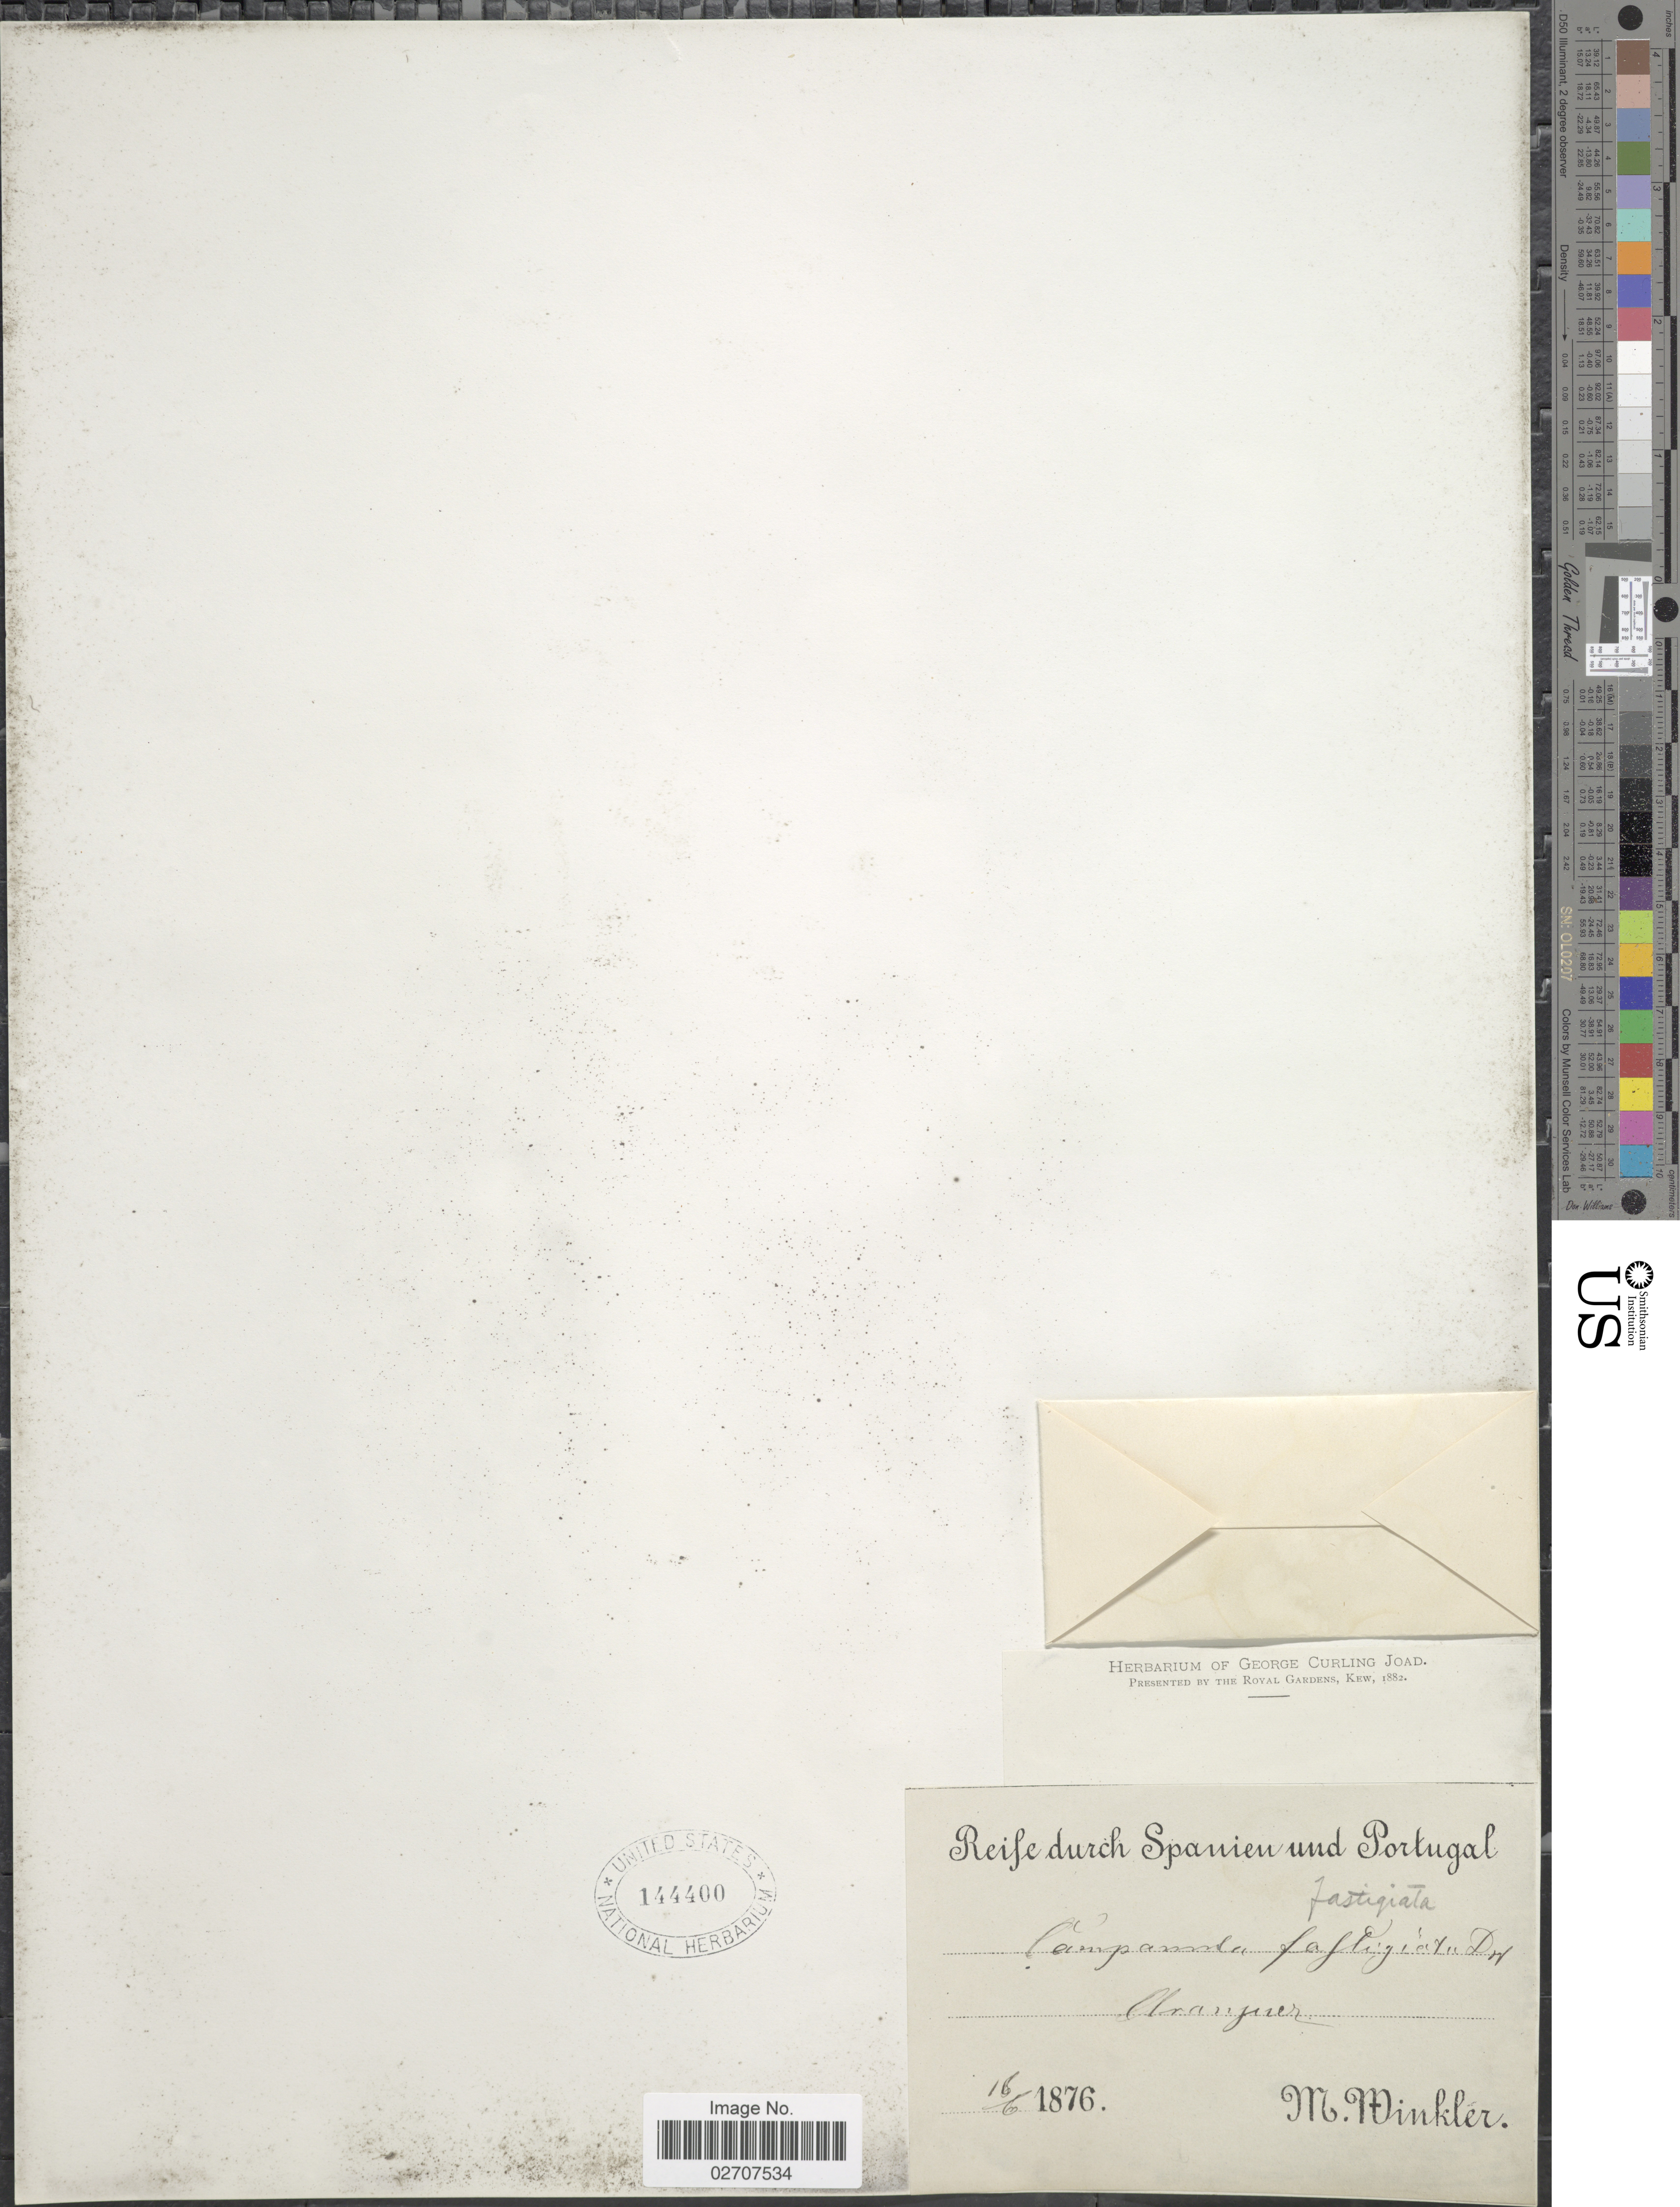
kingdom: Plantae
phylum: Tracheophyta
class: Magnoliopsida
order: Asterales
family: Campanulaceae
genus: Campanula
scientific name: Campanula fastigiata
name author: Dufour ex Schult.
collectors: M. Winkler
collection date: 1876-06-16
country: Spain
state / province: Madrid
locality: Aranjuez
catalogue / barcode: US 144400